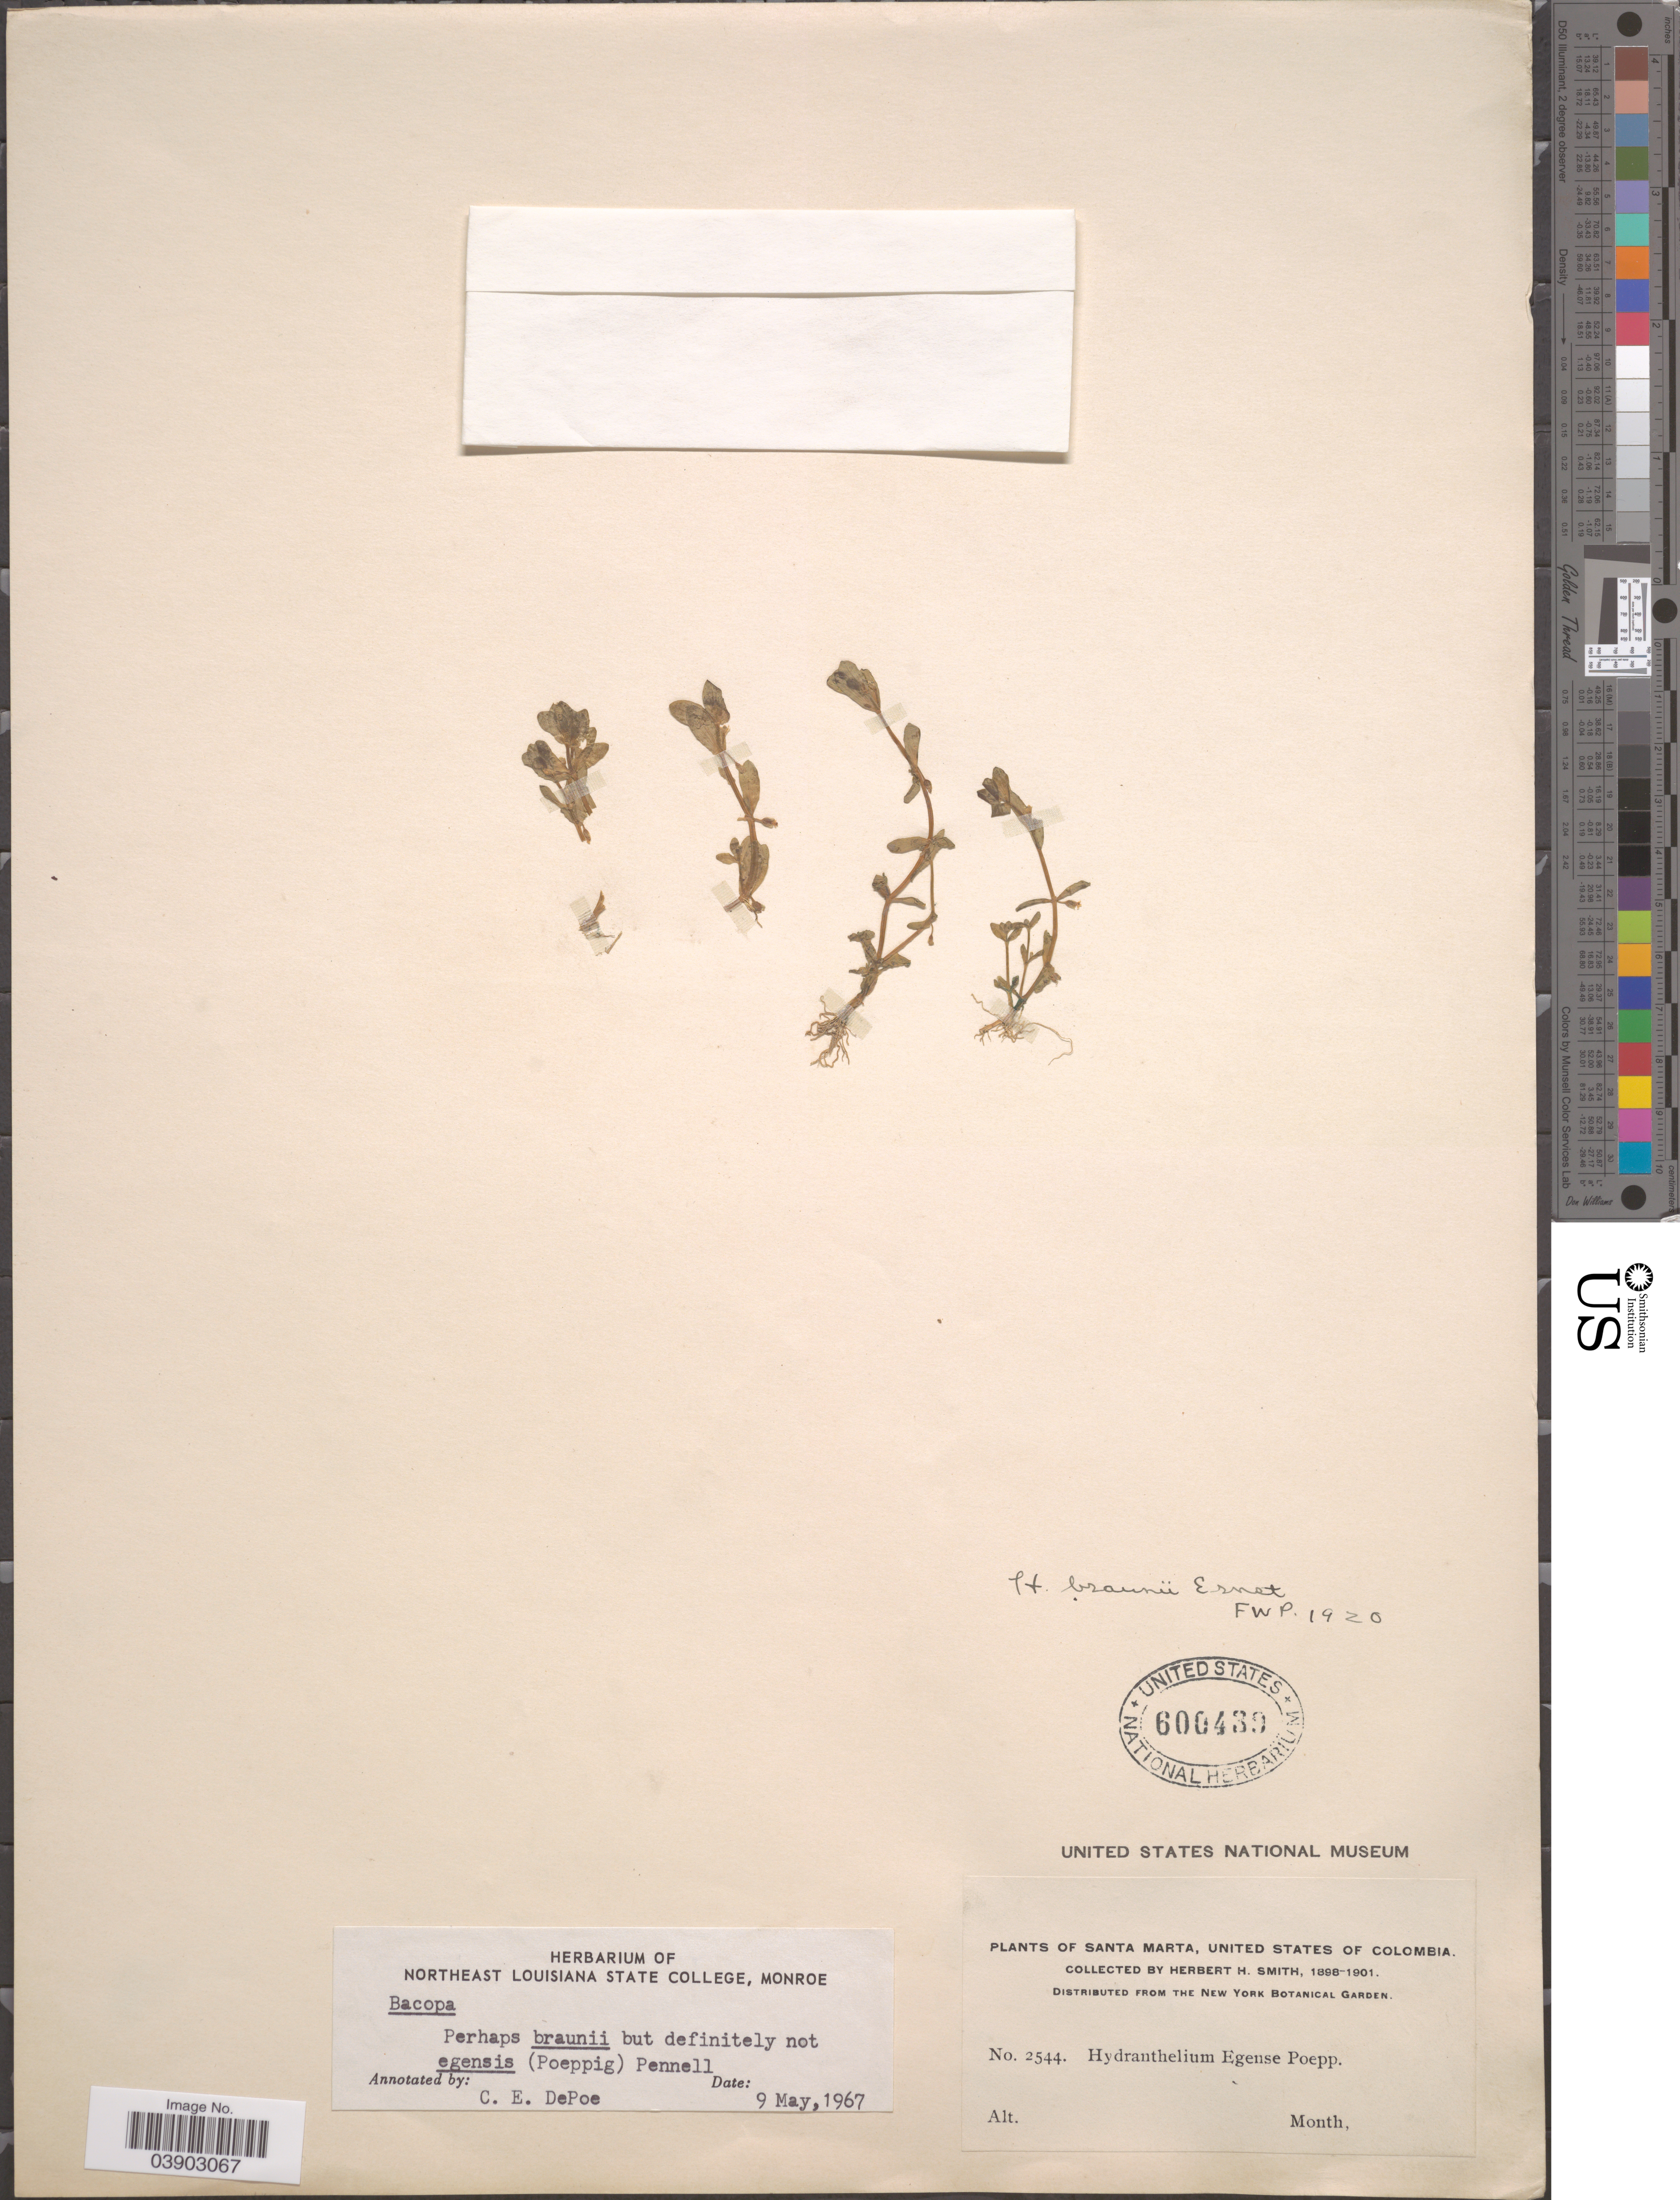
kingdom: Plantae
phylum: Tracheophyta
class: Magnoliopsida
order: Lamiales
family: Plantaginaceae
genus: Hydranthelium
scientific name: Hydranthelium braunii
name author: Ernst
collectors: Herbert H. Smith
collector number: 2544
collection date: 1898/1901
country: Colombia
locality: Santa Marta, United States of Colombia.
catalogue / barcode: US 600439